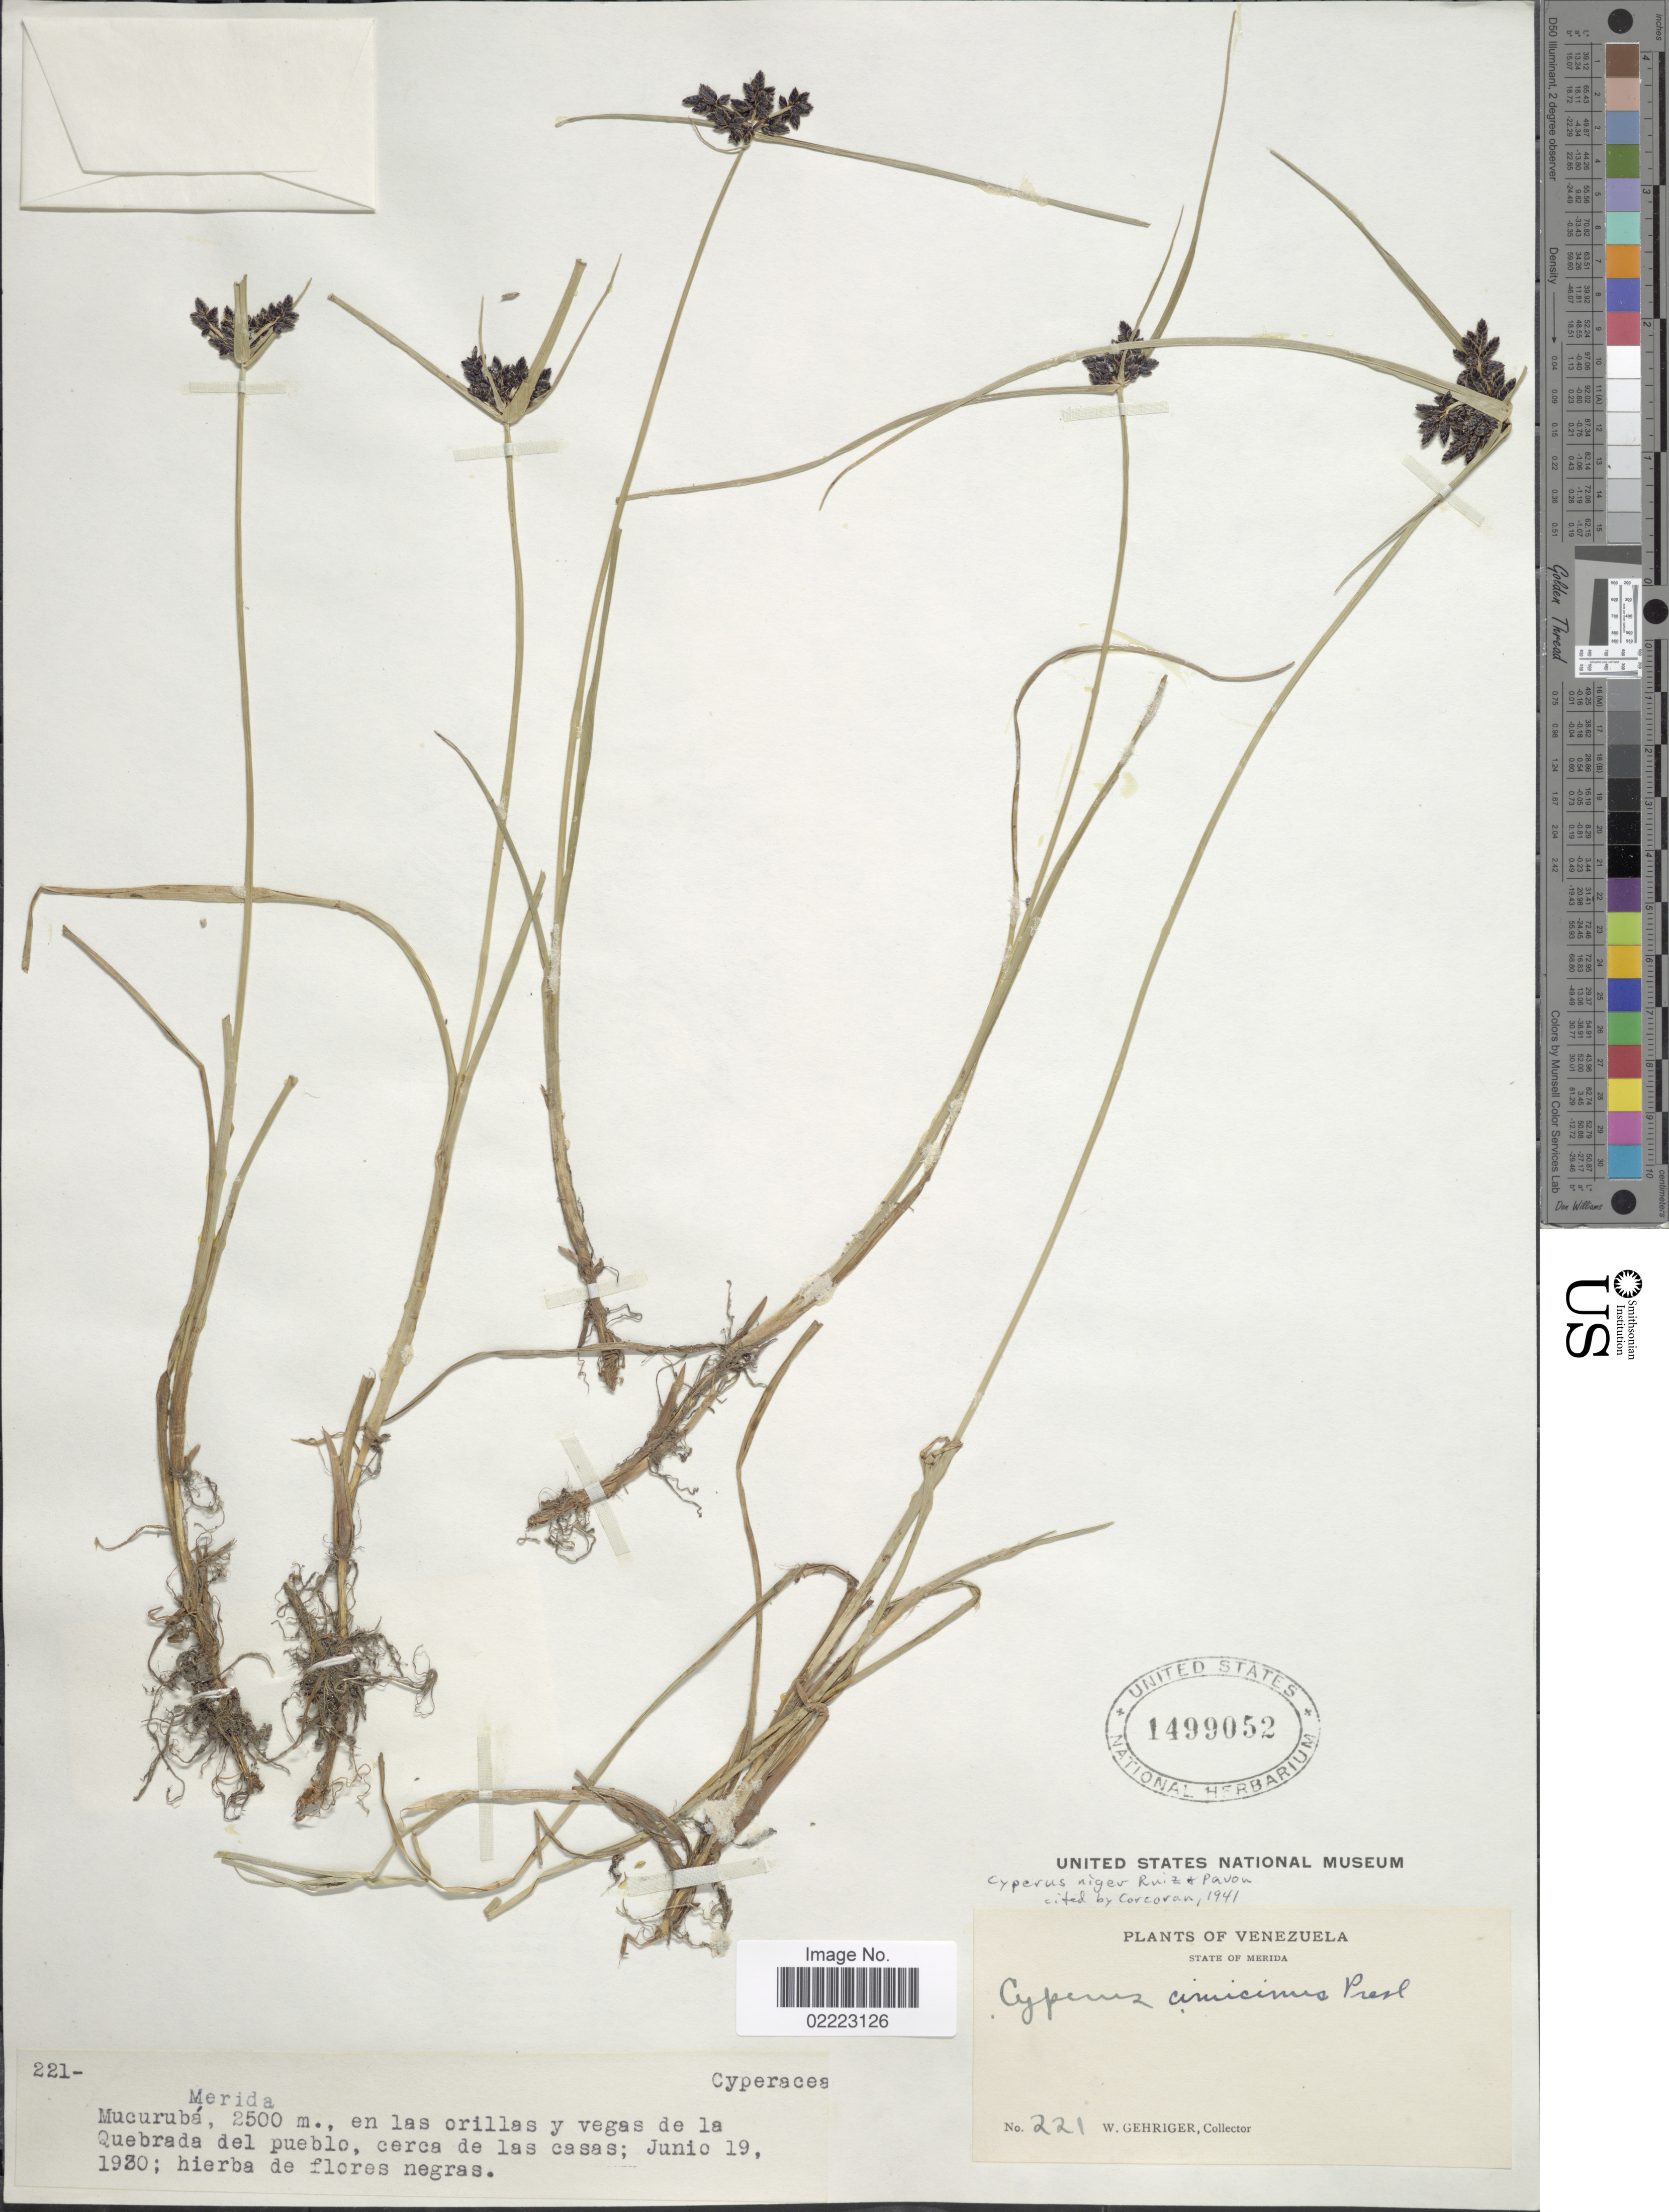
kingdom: Plantae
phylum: Tracheophyta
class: Liliopsida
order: Poales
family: Cyperaceae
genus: Cyperus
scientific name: Cyperus niger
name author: Ruiz & Pav.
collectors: W. Gehriger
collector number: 221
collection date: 1930-06-19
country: Venezuela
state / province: Mérida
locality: Mucurubá., en las orillas y vegas de la Quebrada del pueblo, cerce de las casas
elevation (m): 2500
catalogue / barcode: US 1499052